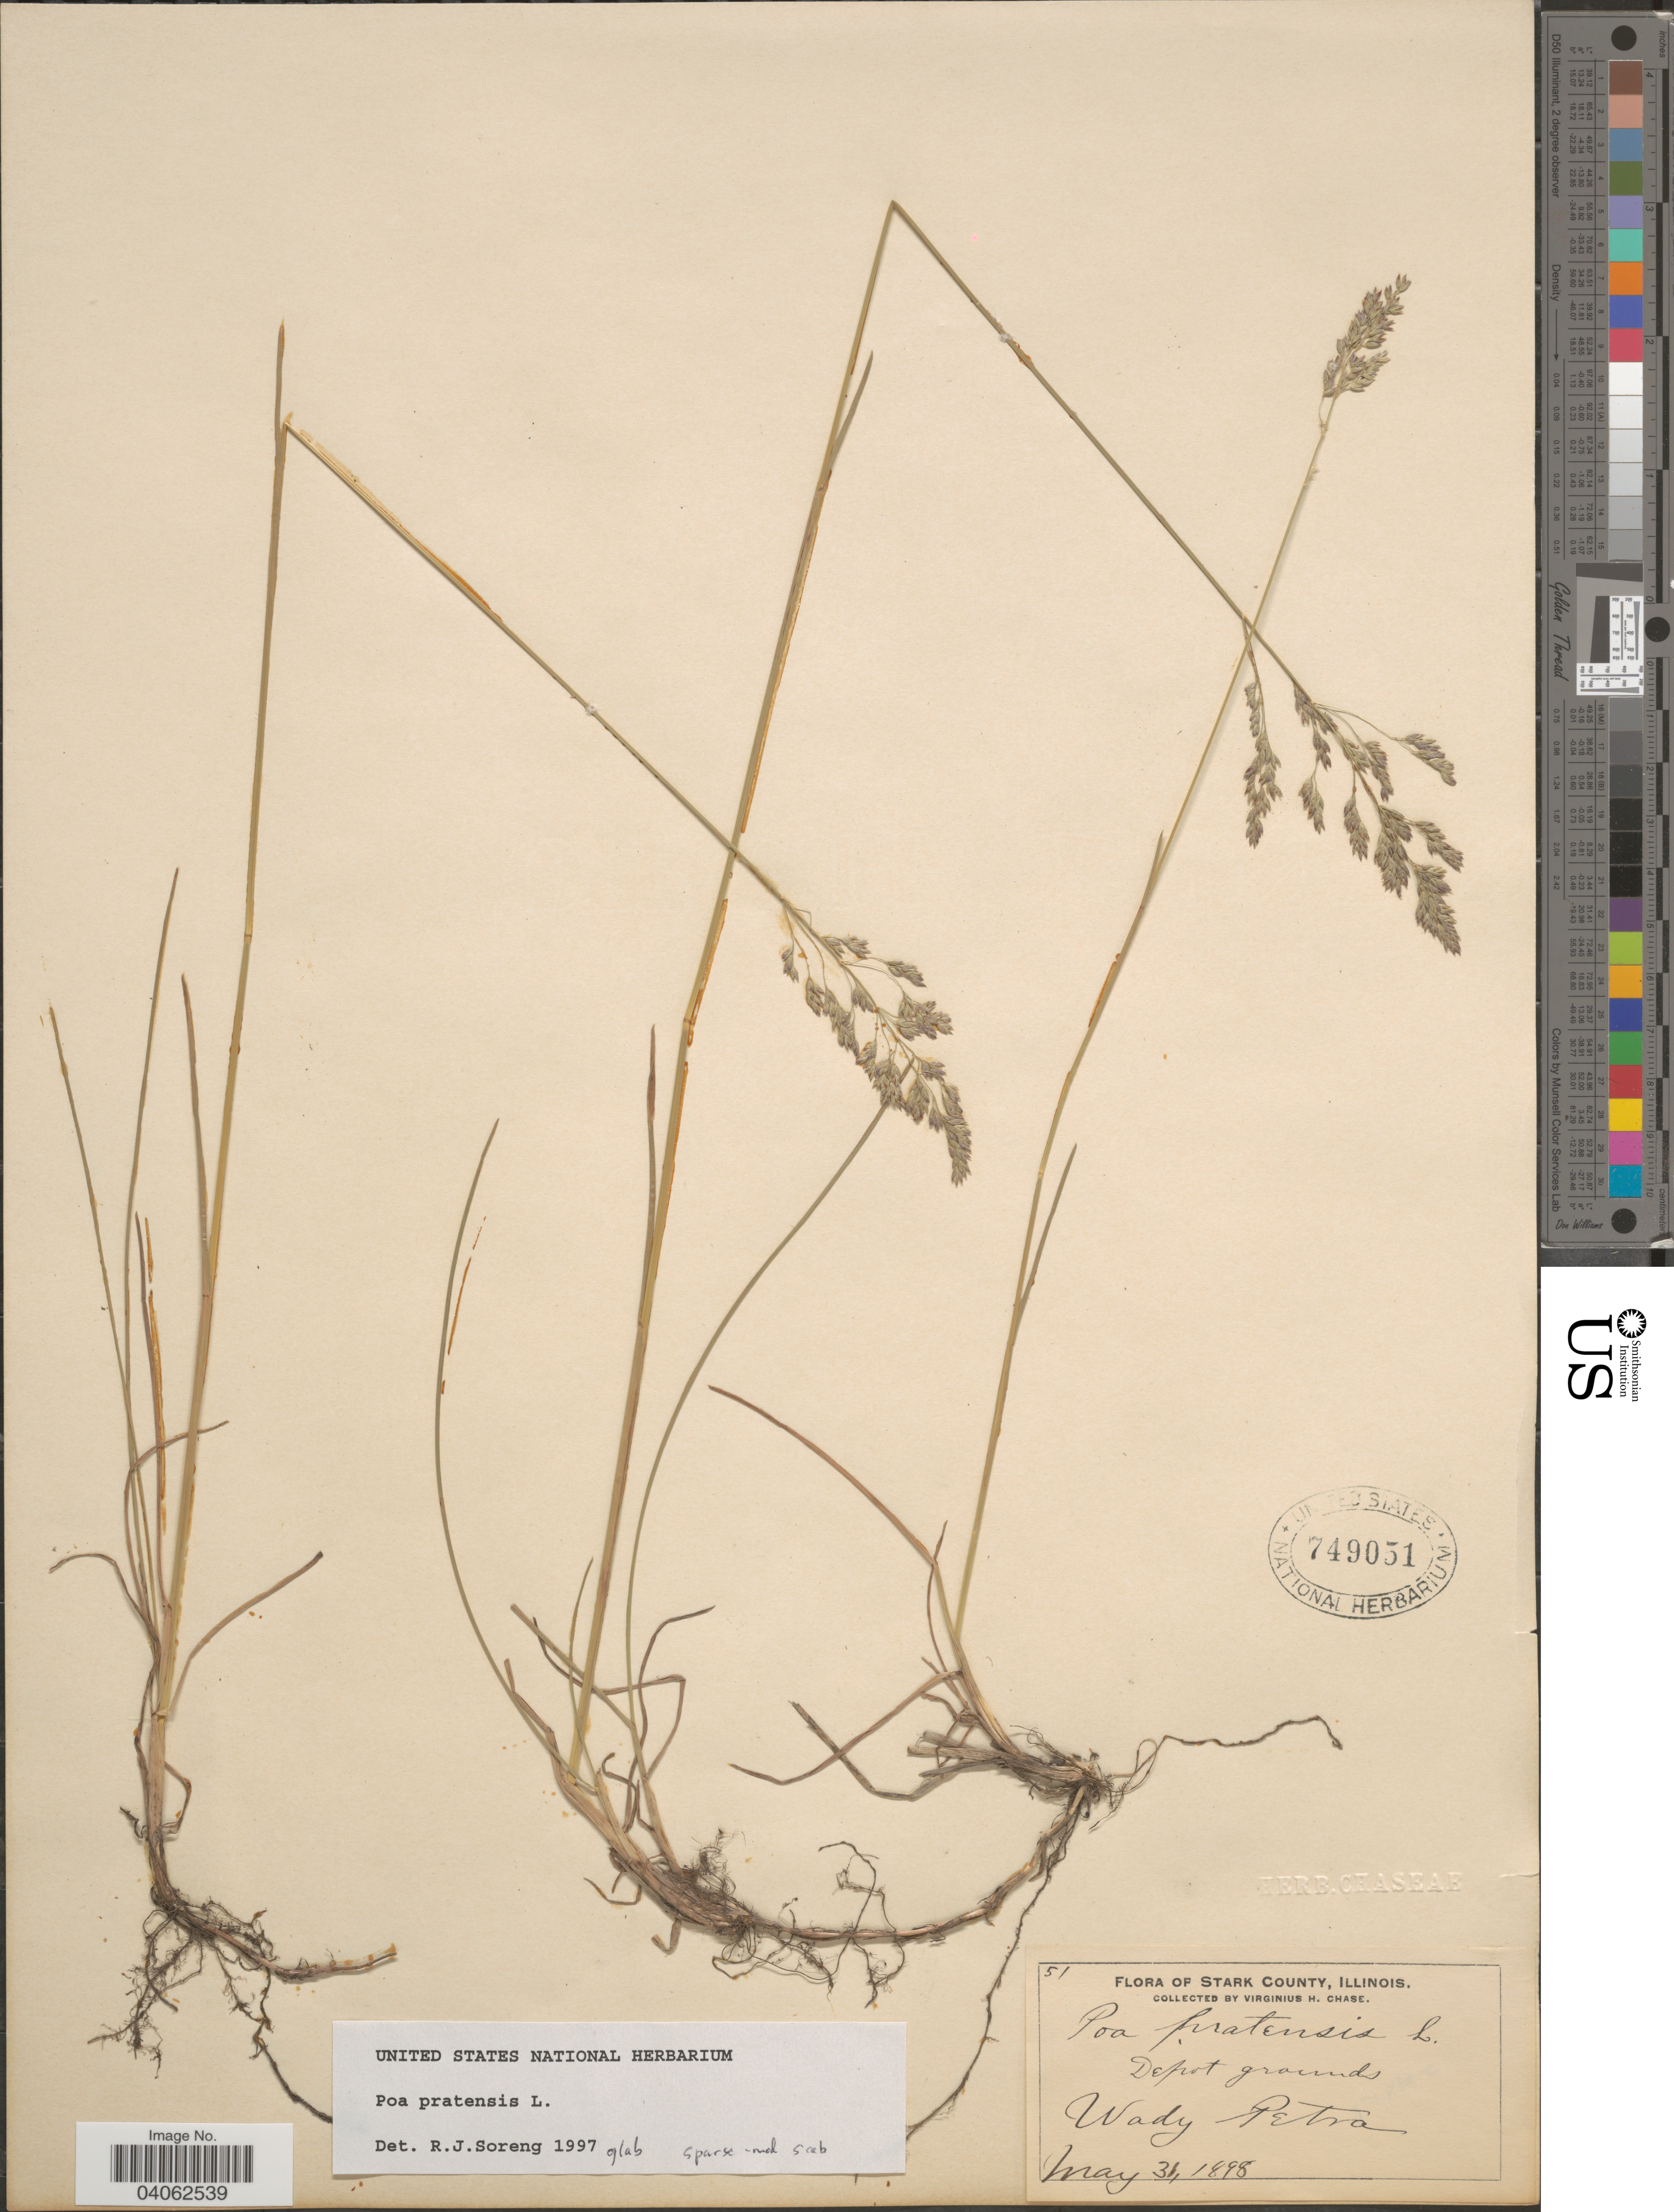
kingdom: Plantae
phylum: Tracheophyta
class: Liliopsida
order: Poales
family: Poaceae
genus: Poa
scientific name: Poa pratensis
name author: L.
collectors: V. H. Chase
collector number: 51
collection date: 1898-05-31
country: United States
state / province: Illinois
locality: Stark County. Depot grounds, Wady Petra.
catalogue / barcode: US 749051